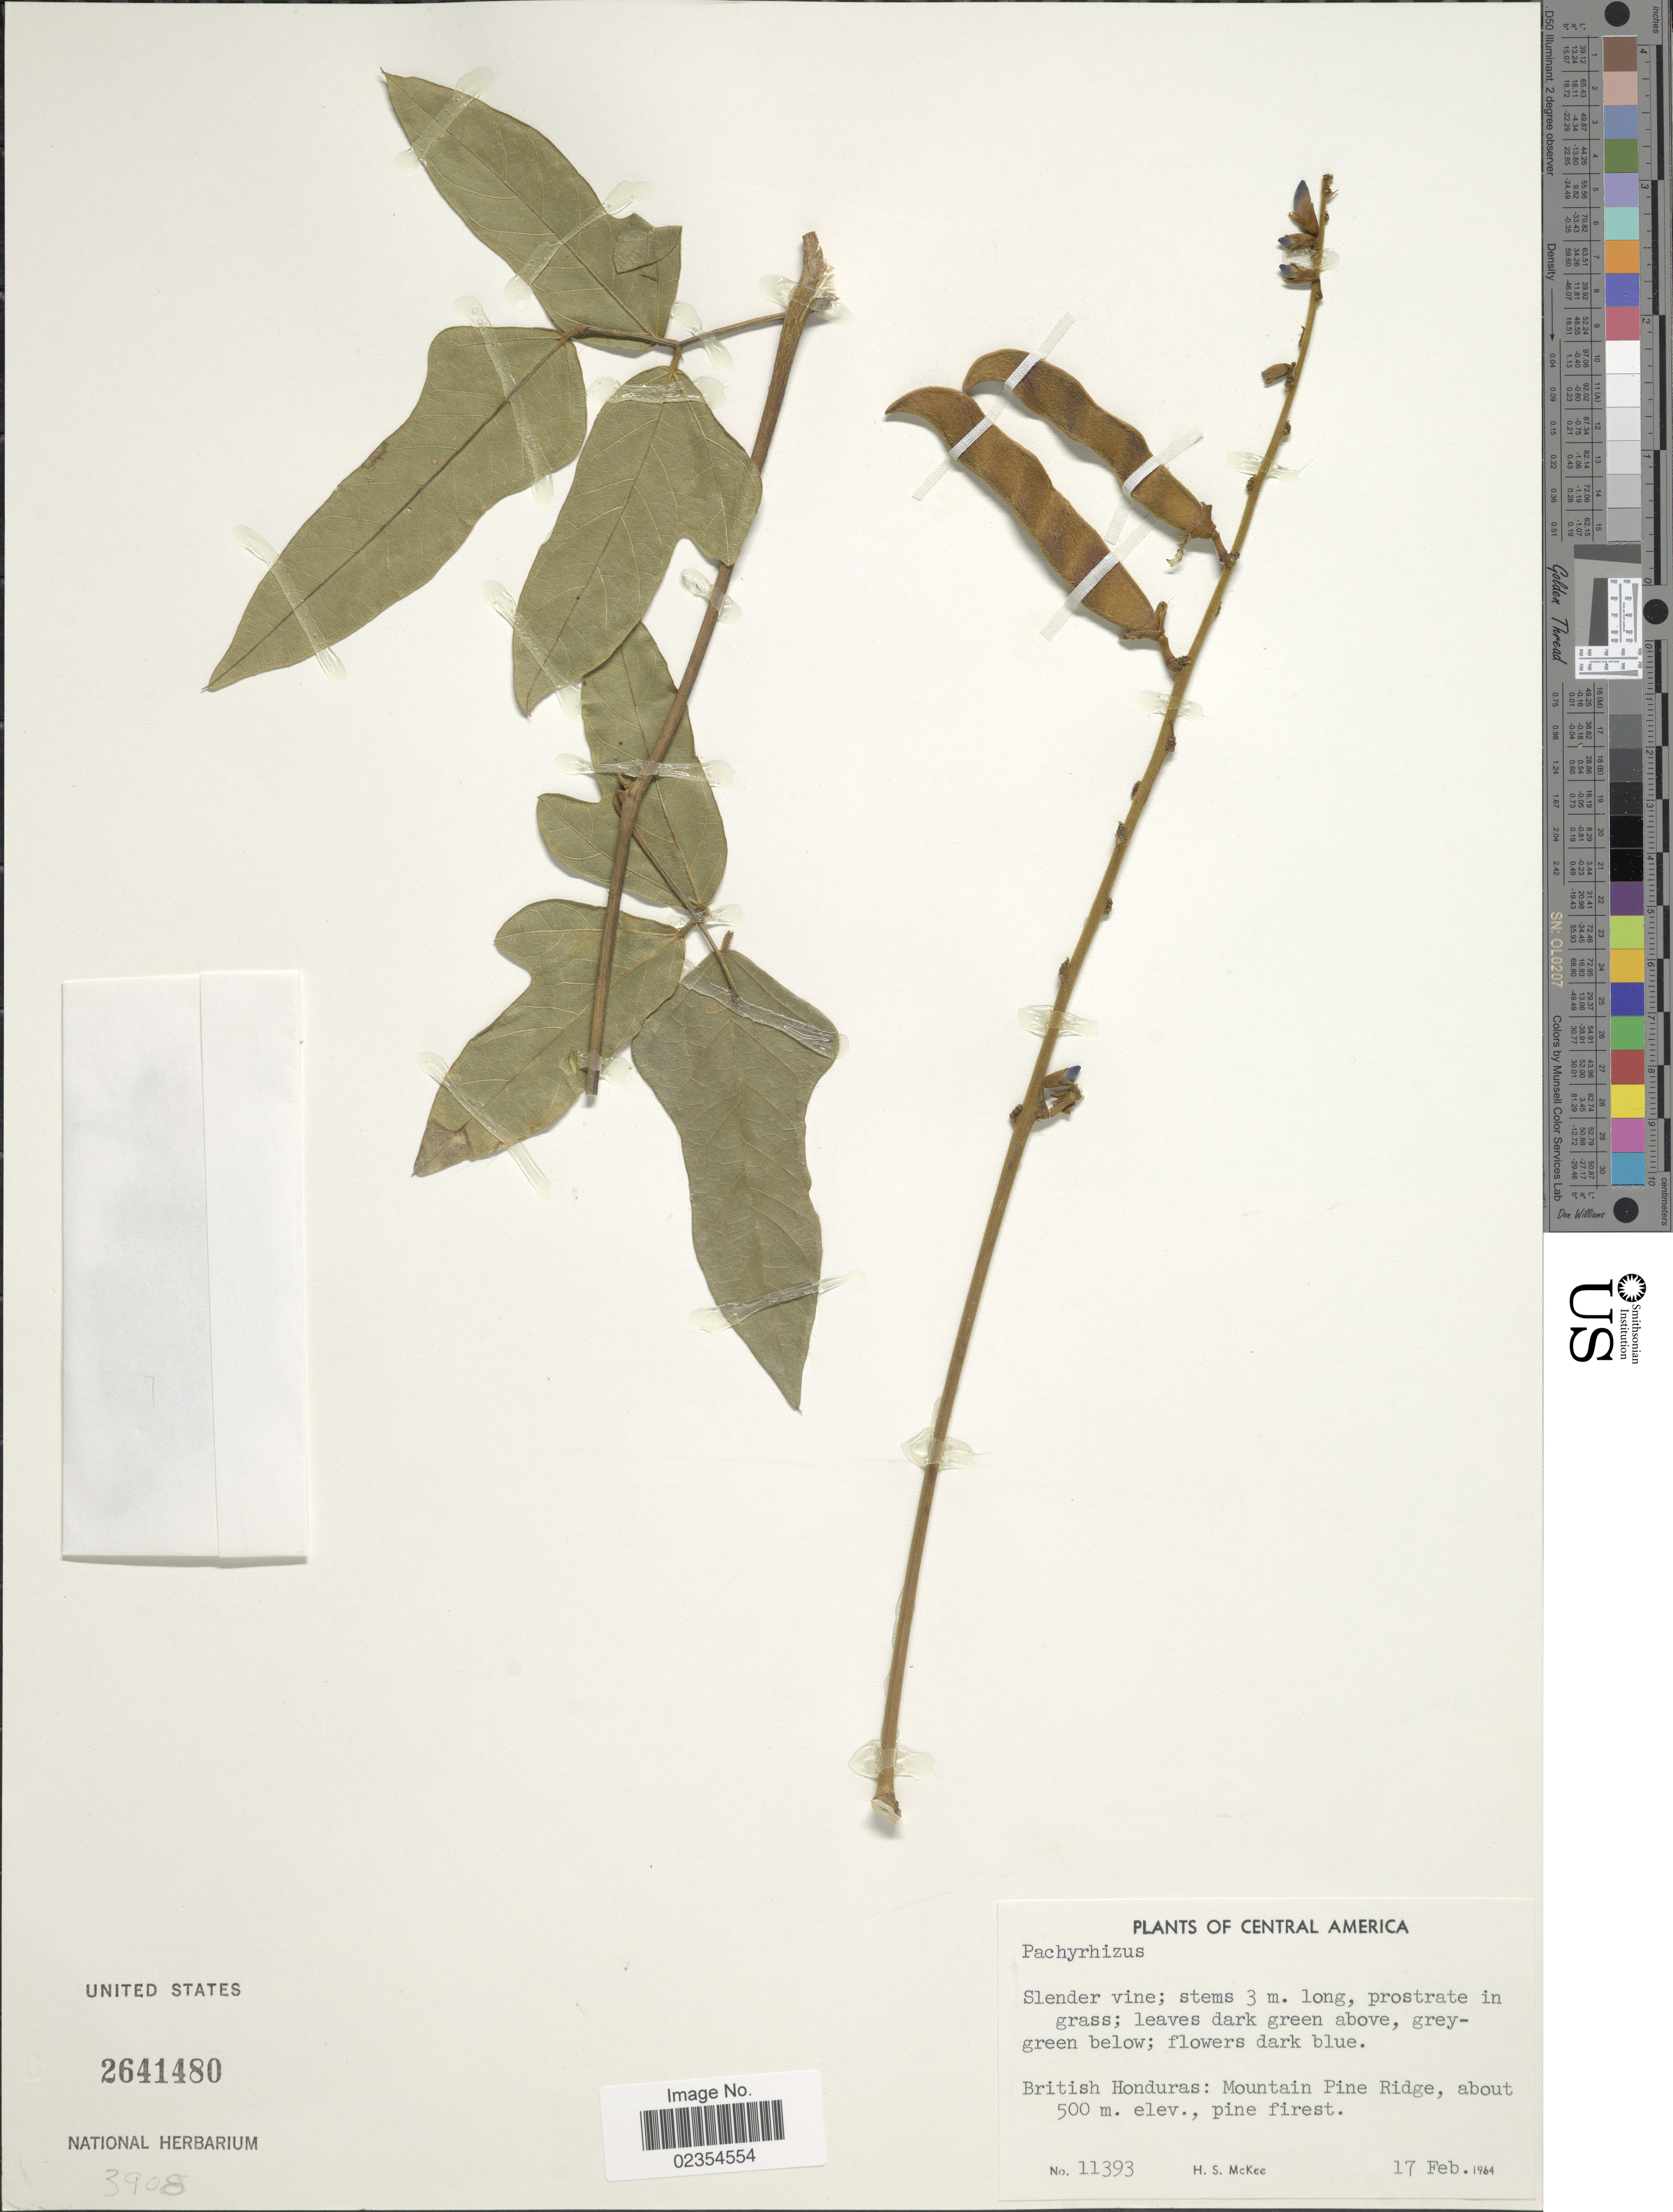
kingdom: Plantae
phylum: Tracheophyta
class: Magnoliopsida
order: Fabales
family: Fabaceae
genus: Pachyrhizus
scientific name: Pachyrhizus sp.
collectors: H. S. McKee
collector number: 11393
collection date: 1964-02-17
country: Belize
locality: British Honduras, Mountain Pine Ridge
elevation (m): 500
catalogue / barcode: US 2641480